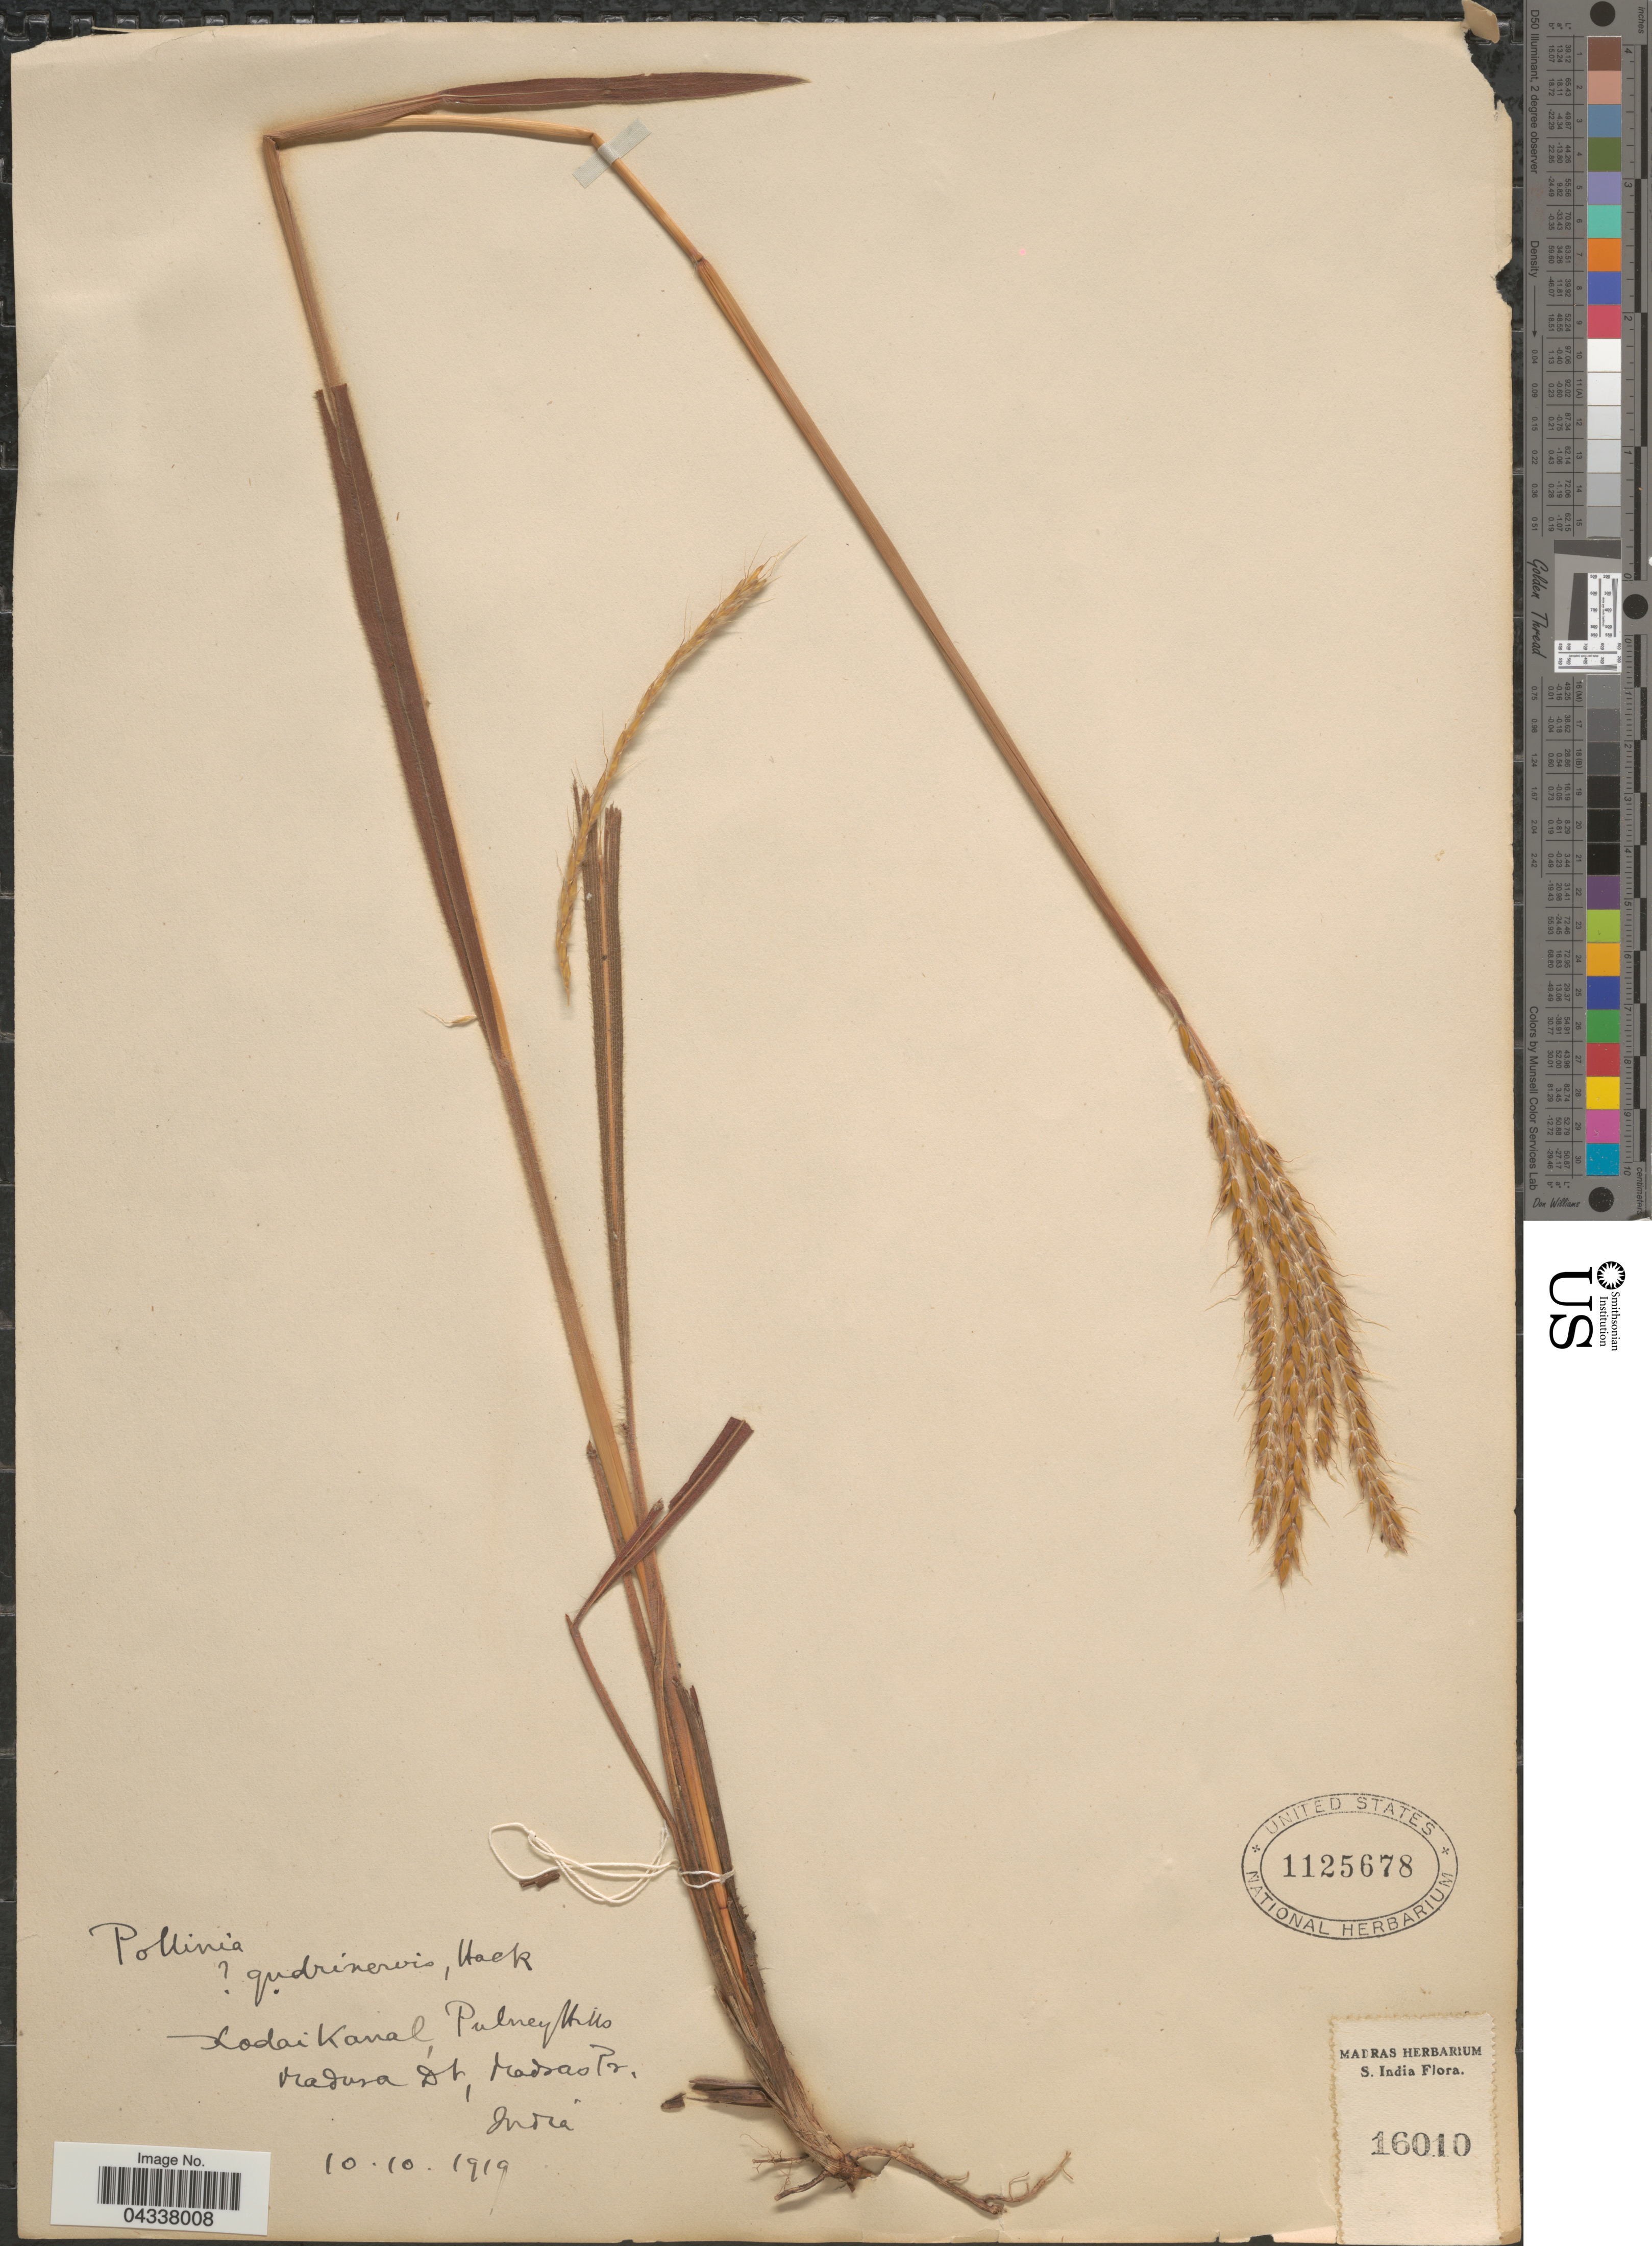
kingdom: Plantae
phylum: Tracheophyta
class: Liliopsida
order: Poales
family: Poaceae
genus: Pseudopogonatherum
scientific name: Pseudopogonatherum quadrinerve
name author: (Hack.) Ohwi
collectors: Ex herb. Madras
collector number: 16010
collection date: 1919-10-10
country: India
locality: Kodai Kanal, Pulney Hills. Madura Dt, Madras Pr. S. India.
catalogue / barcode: US 1125678